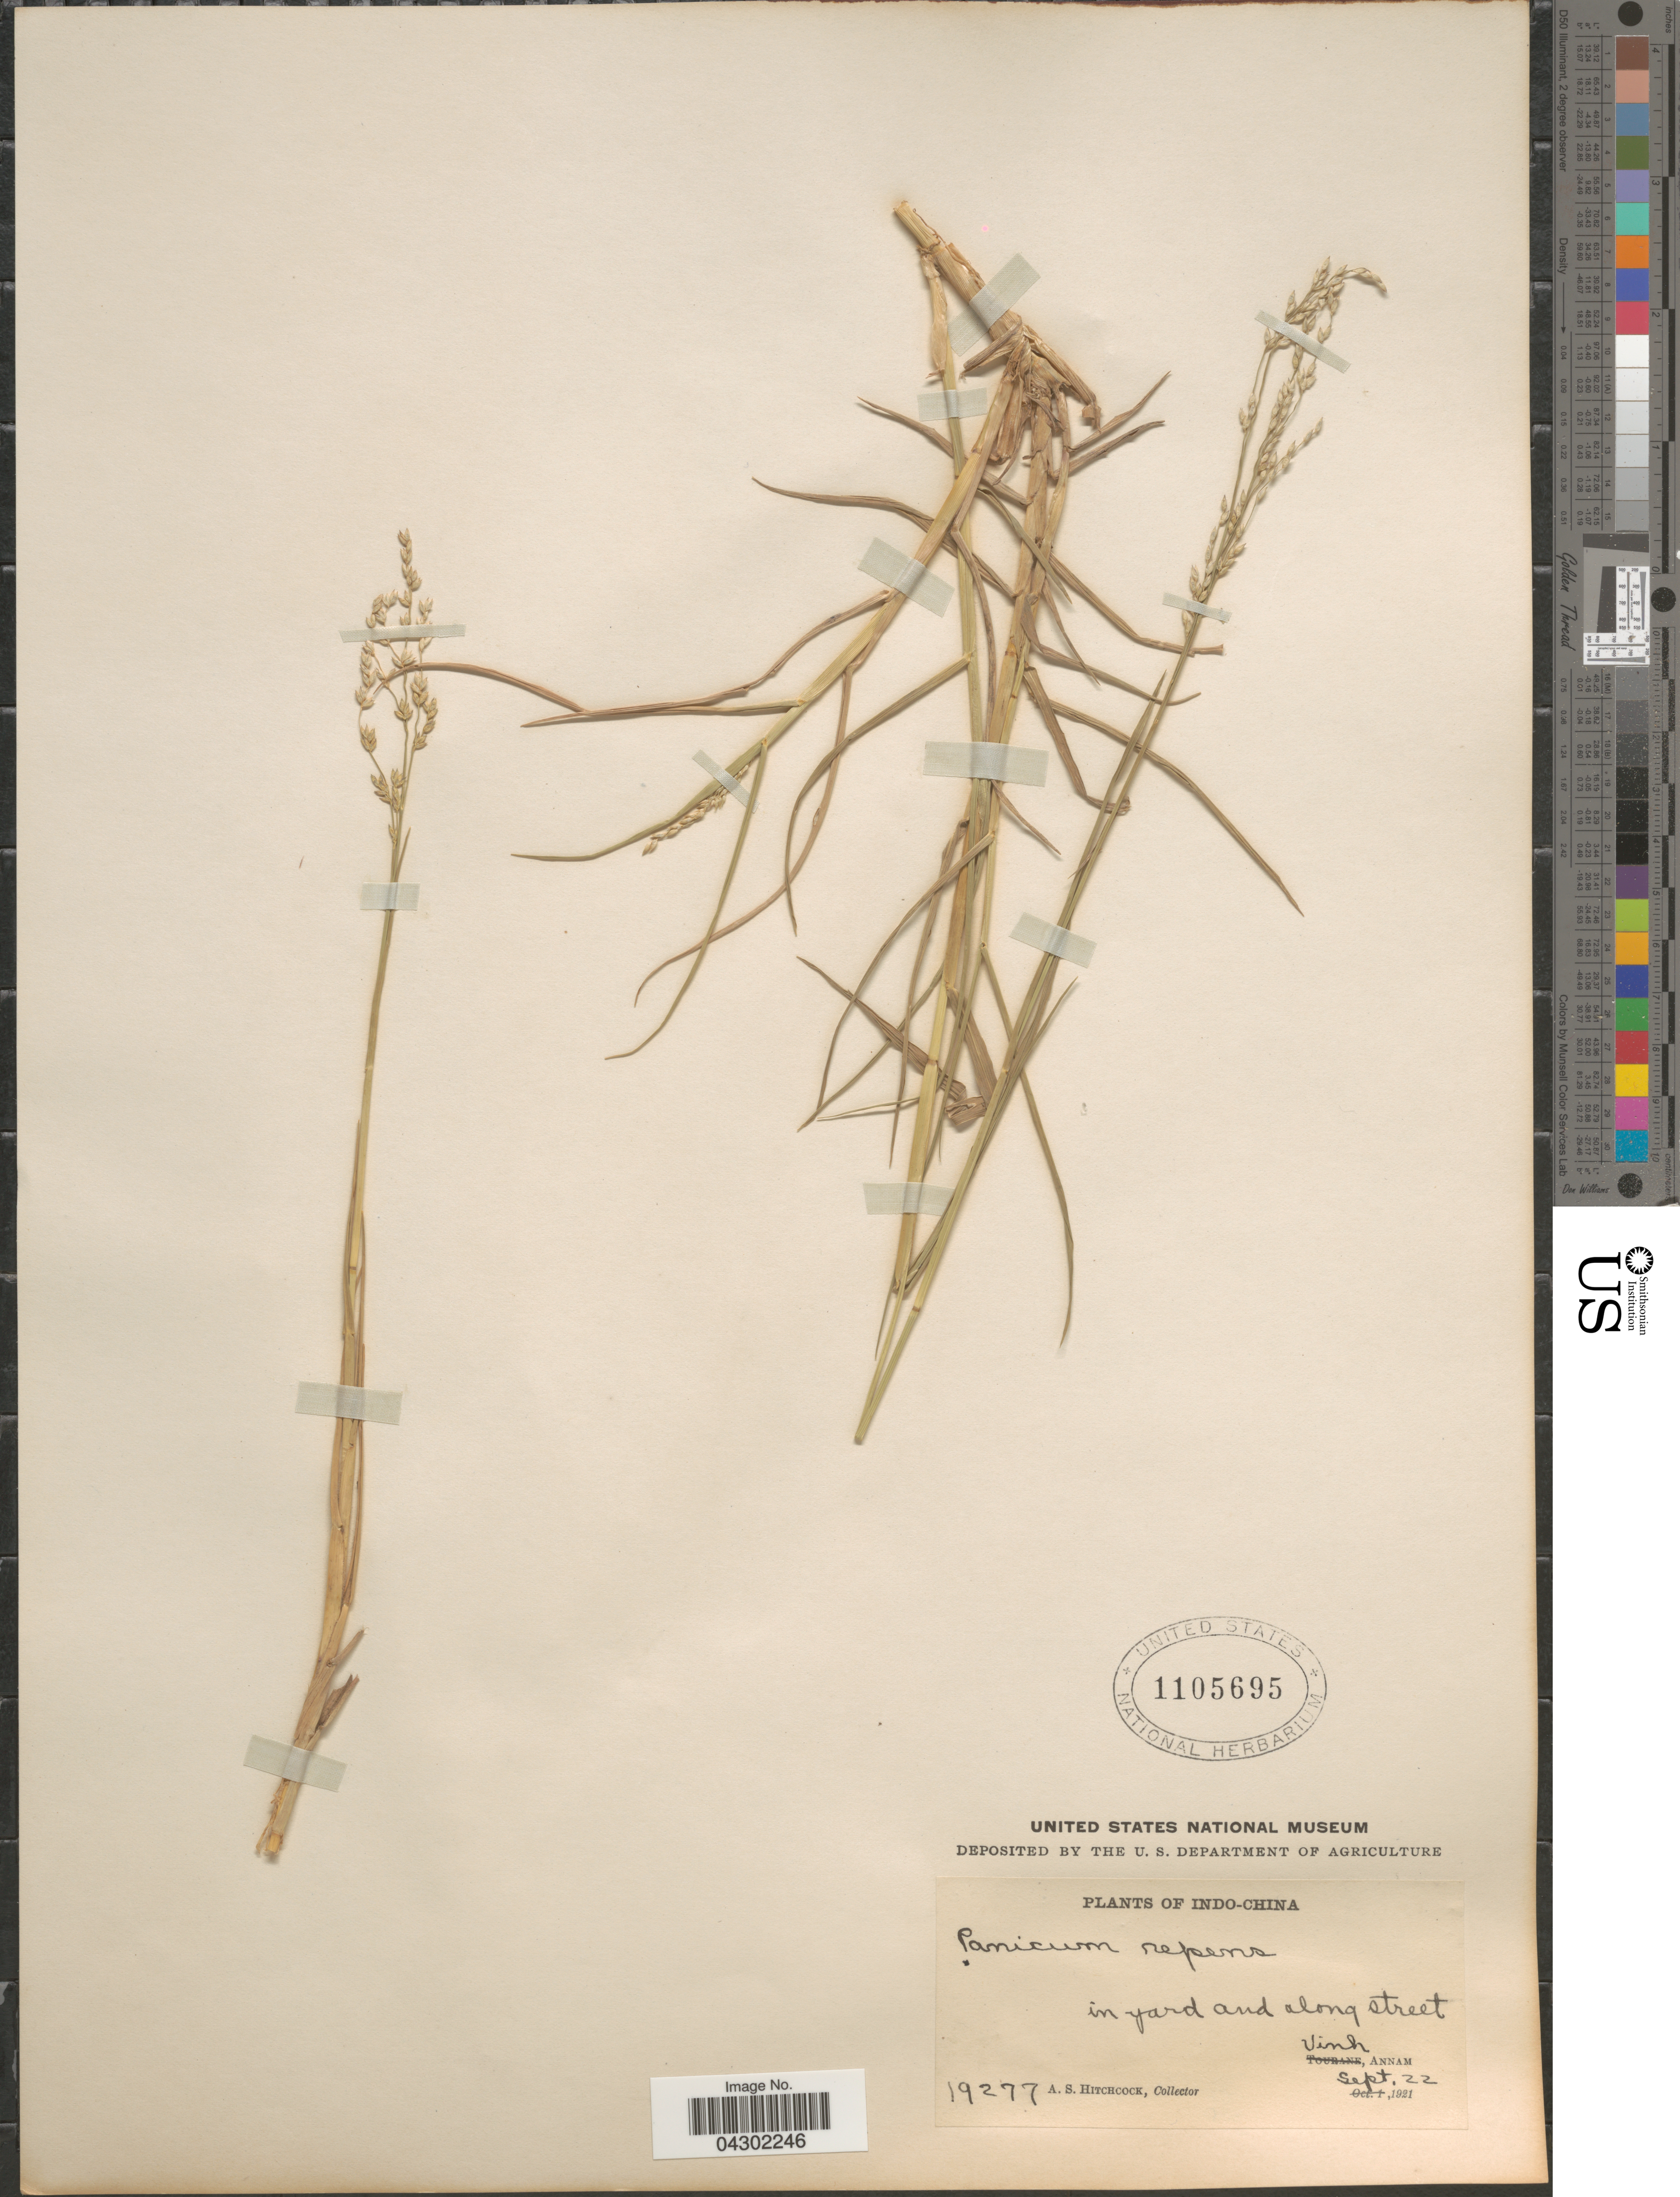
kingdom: Plantae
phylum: Tracheophyta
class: Liliopsida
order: Poales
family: Poaceae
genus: Panicum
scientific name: Panicum repens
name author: L.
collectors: A. S. Hitchcock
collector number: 19277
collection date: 1921-09-22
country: Vietnam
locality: Indo-China. Vinh, Annam.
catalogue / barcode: US 1105695